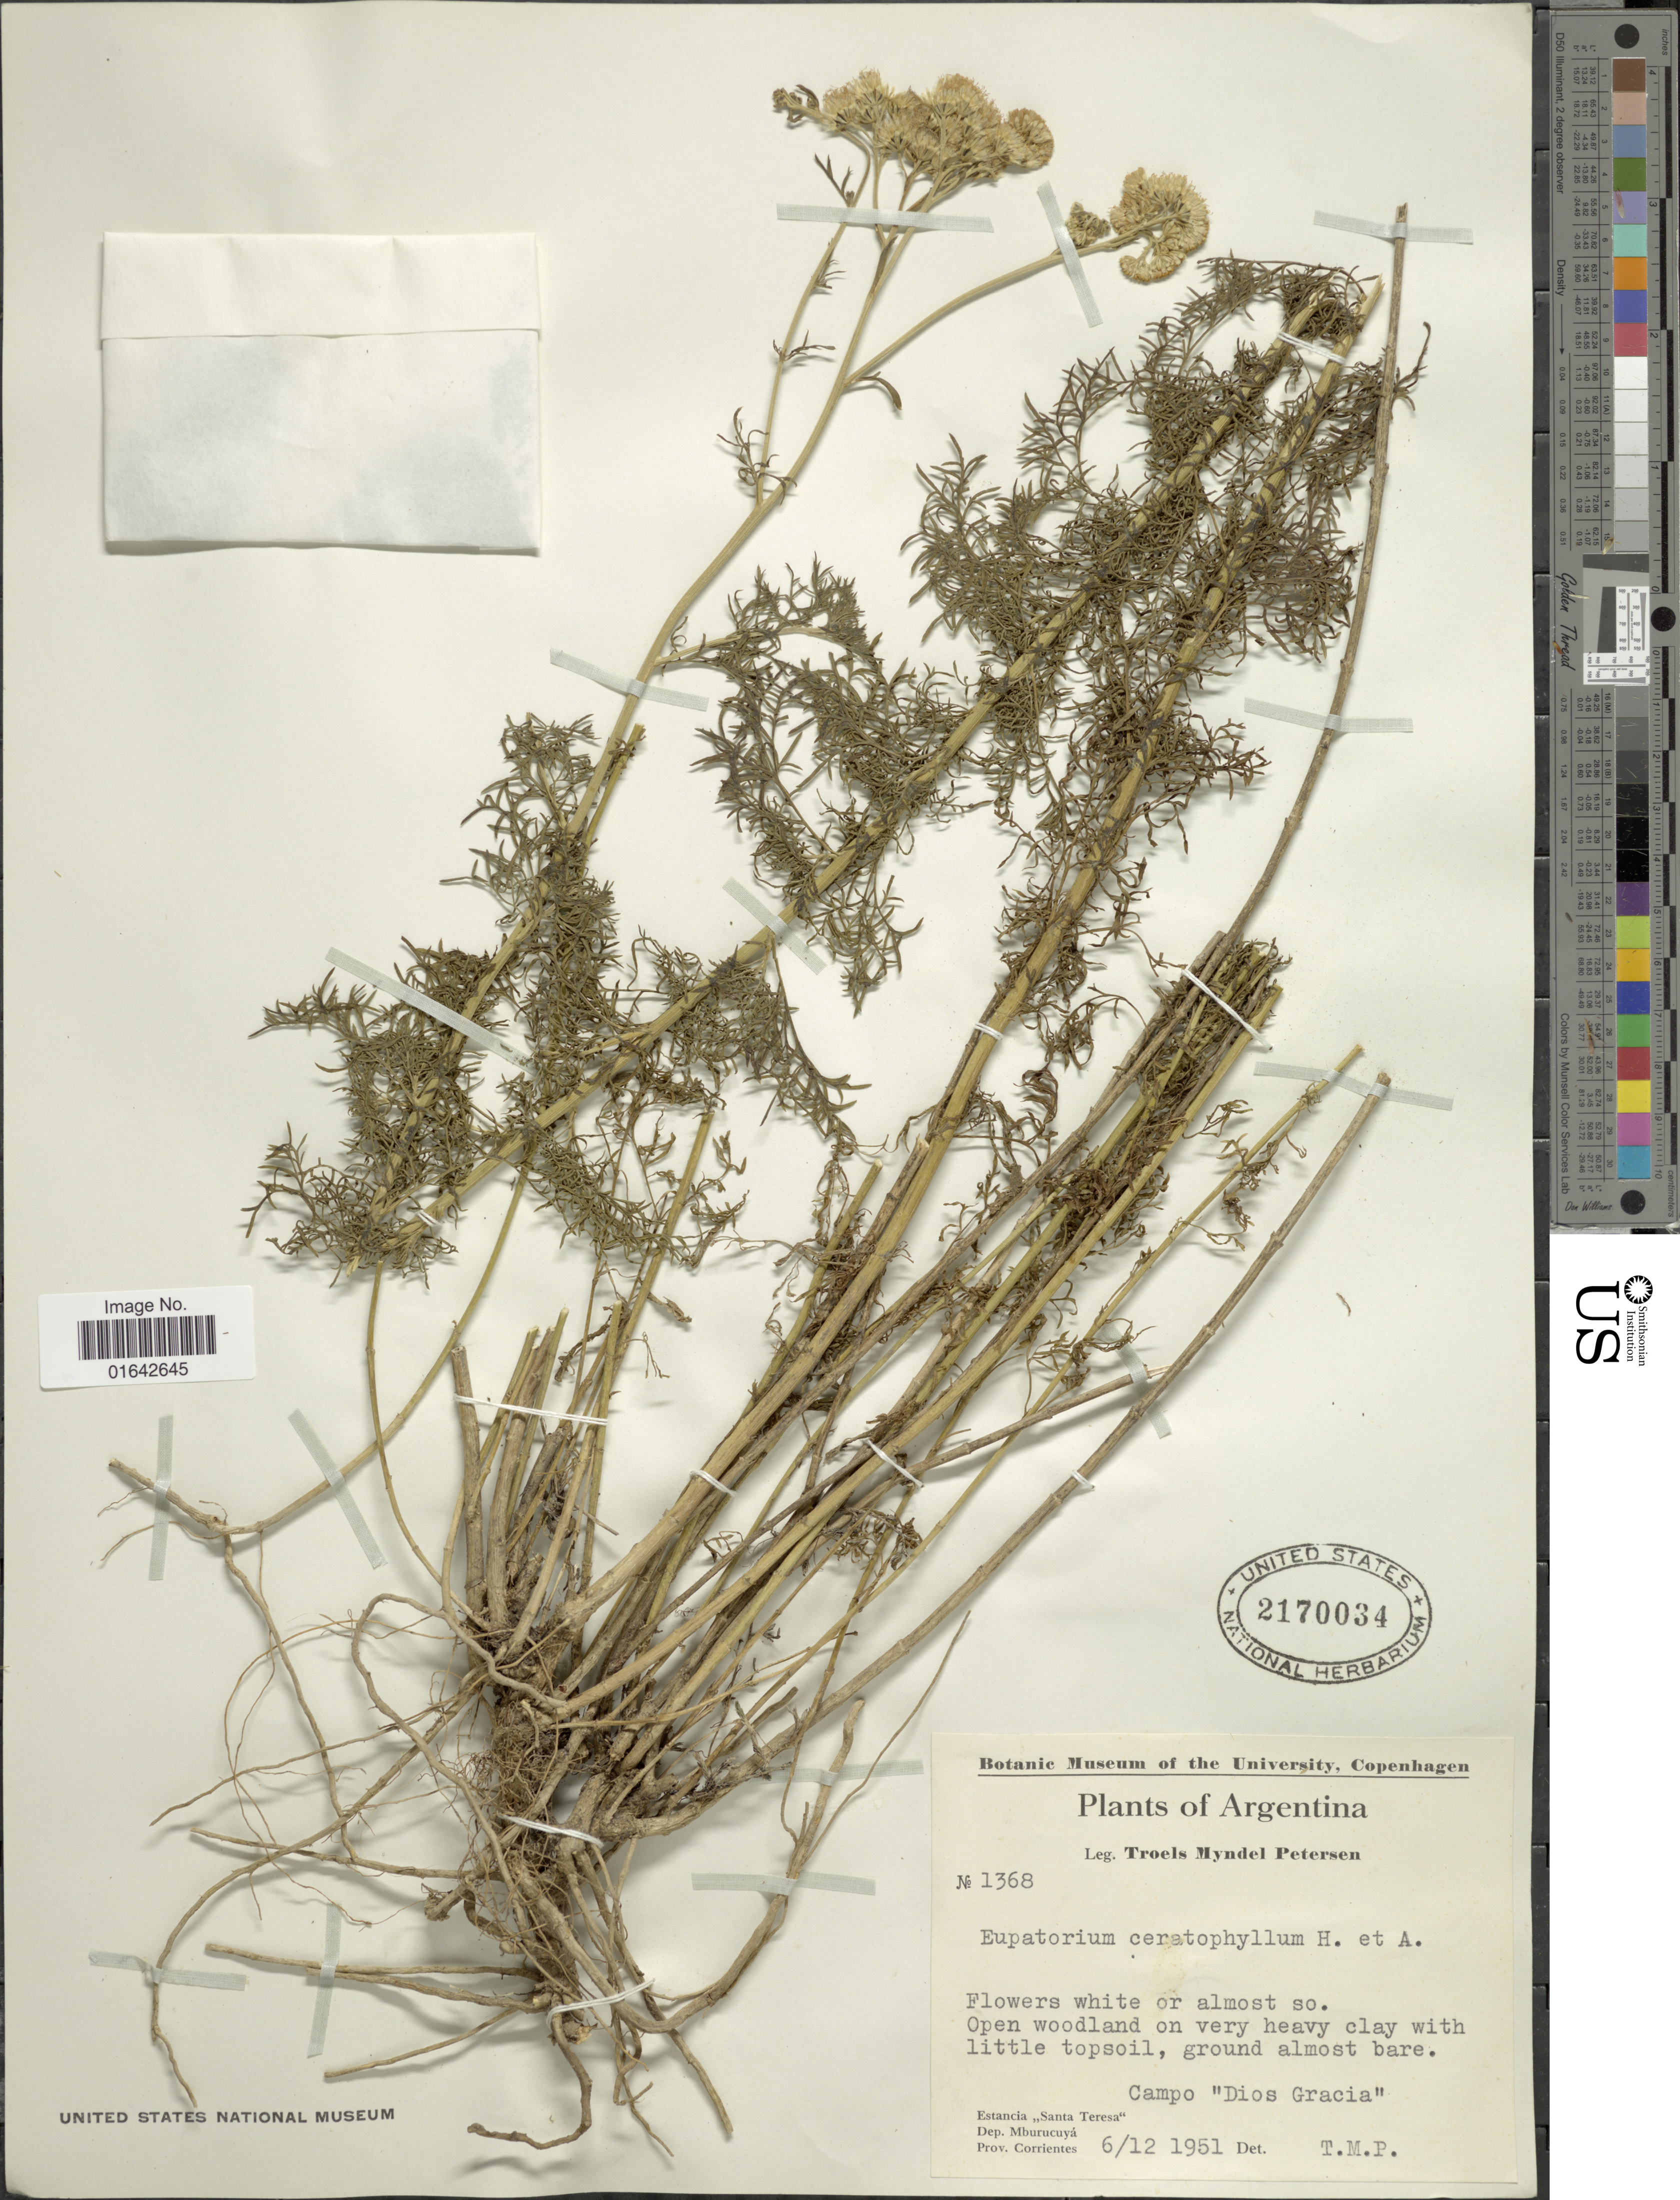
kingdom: Plantae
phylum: Tracheophyta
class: Magnoliopsida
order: Asterales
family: Asteraceae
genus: Gyptis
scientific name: Gyptis pinnatifida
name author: Cass.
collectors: T. M. Petersen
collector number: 1368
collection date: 1951-12-06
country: Argentina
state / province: Corrientes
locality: Campo "Dios Gracia", Estancia Santa Teresa, Dep. Mburucuya, Prov. Corrientes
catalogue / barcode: US 2170034